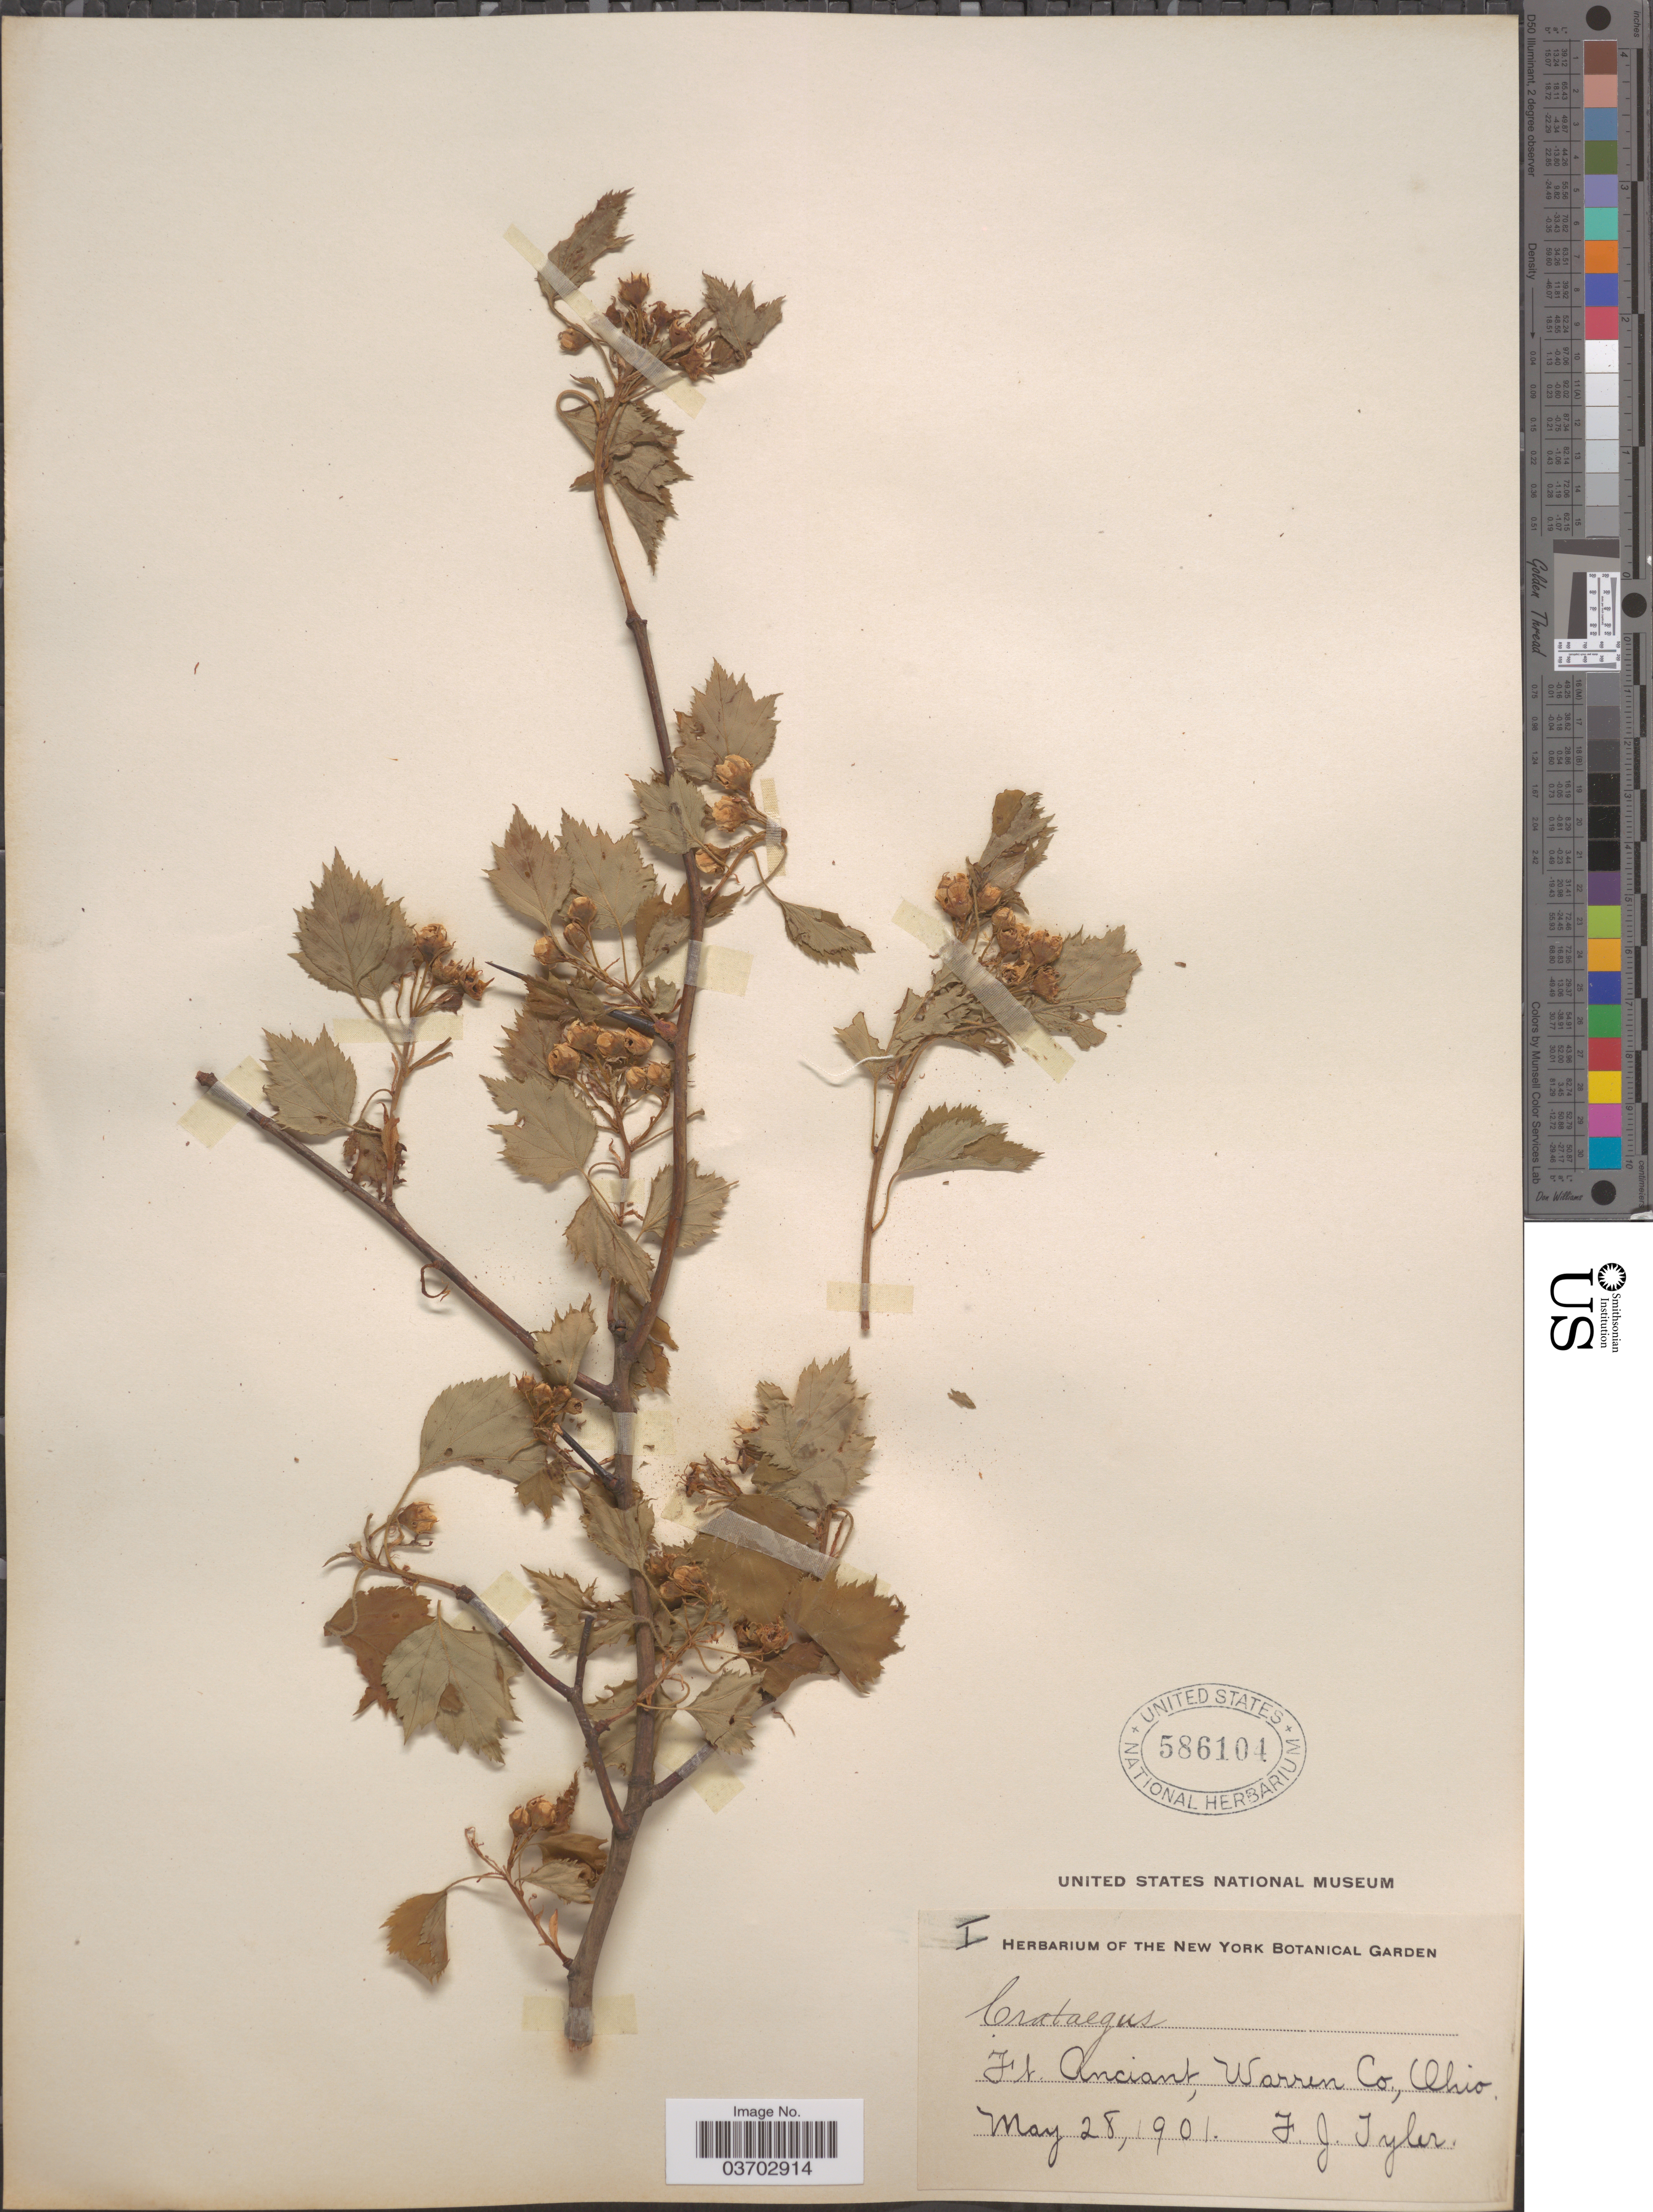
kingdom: Plantae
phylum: Tracheophyta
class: Magnoliopsida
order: Rosales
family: Rosaceae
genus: Crataegus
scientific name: Crataegus sp.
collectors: F. Tyler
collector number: I?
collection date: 1901-05-28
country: United States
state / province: Ohio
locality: Ft. Anciant, Warren Co.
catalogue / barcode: US 586104